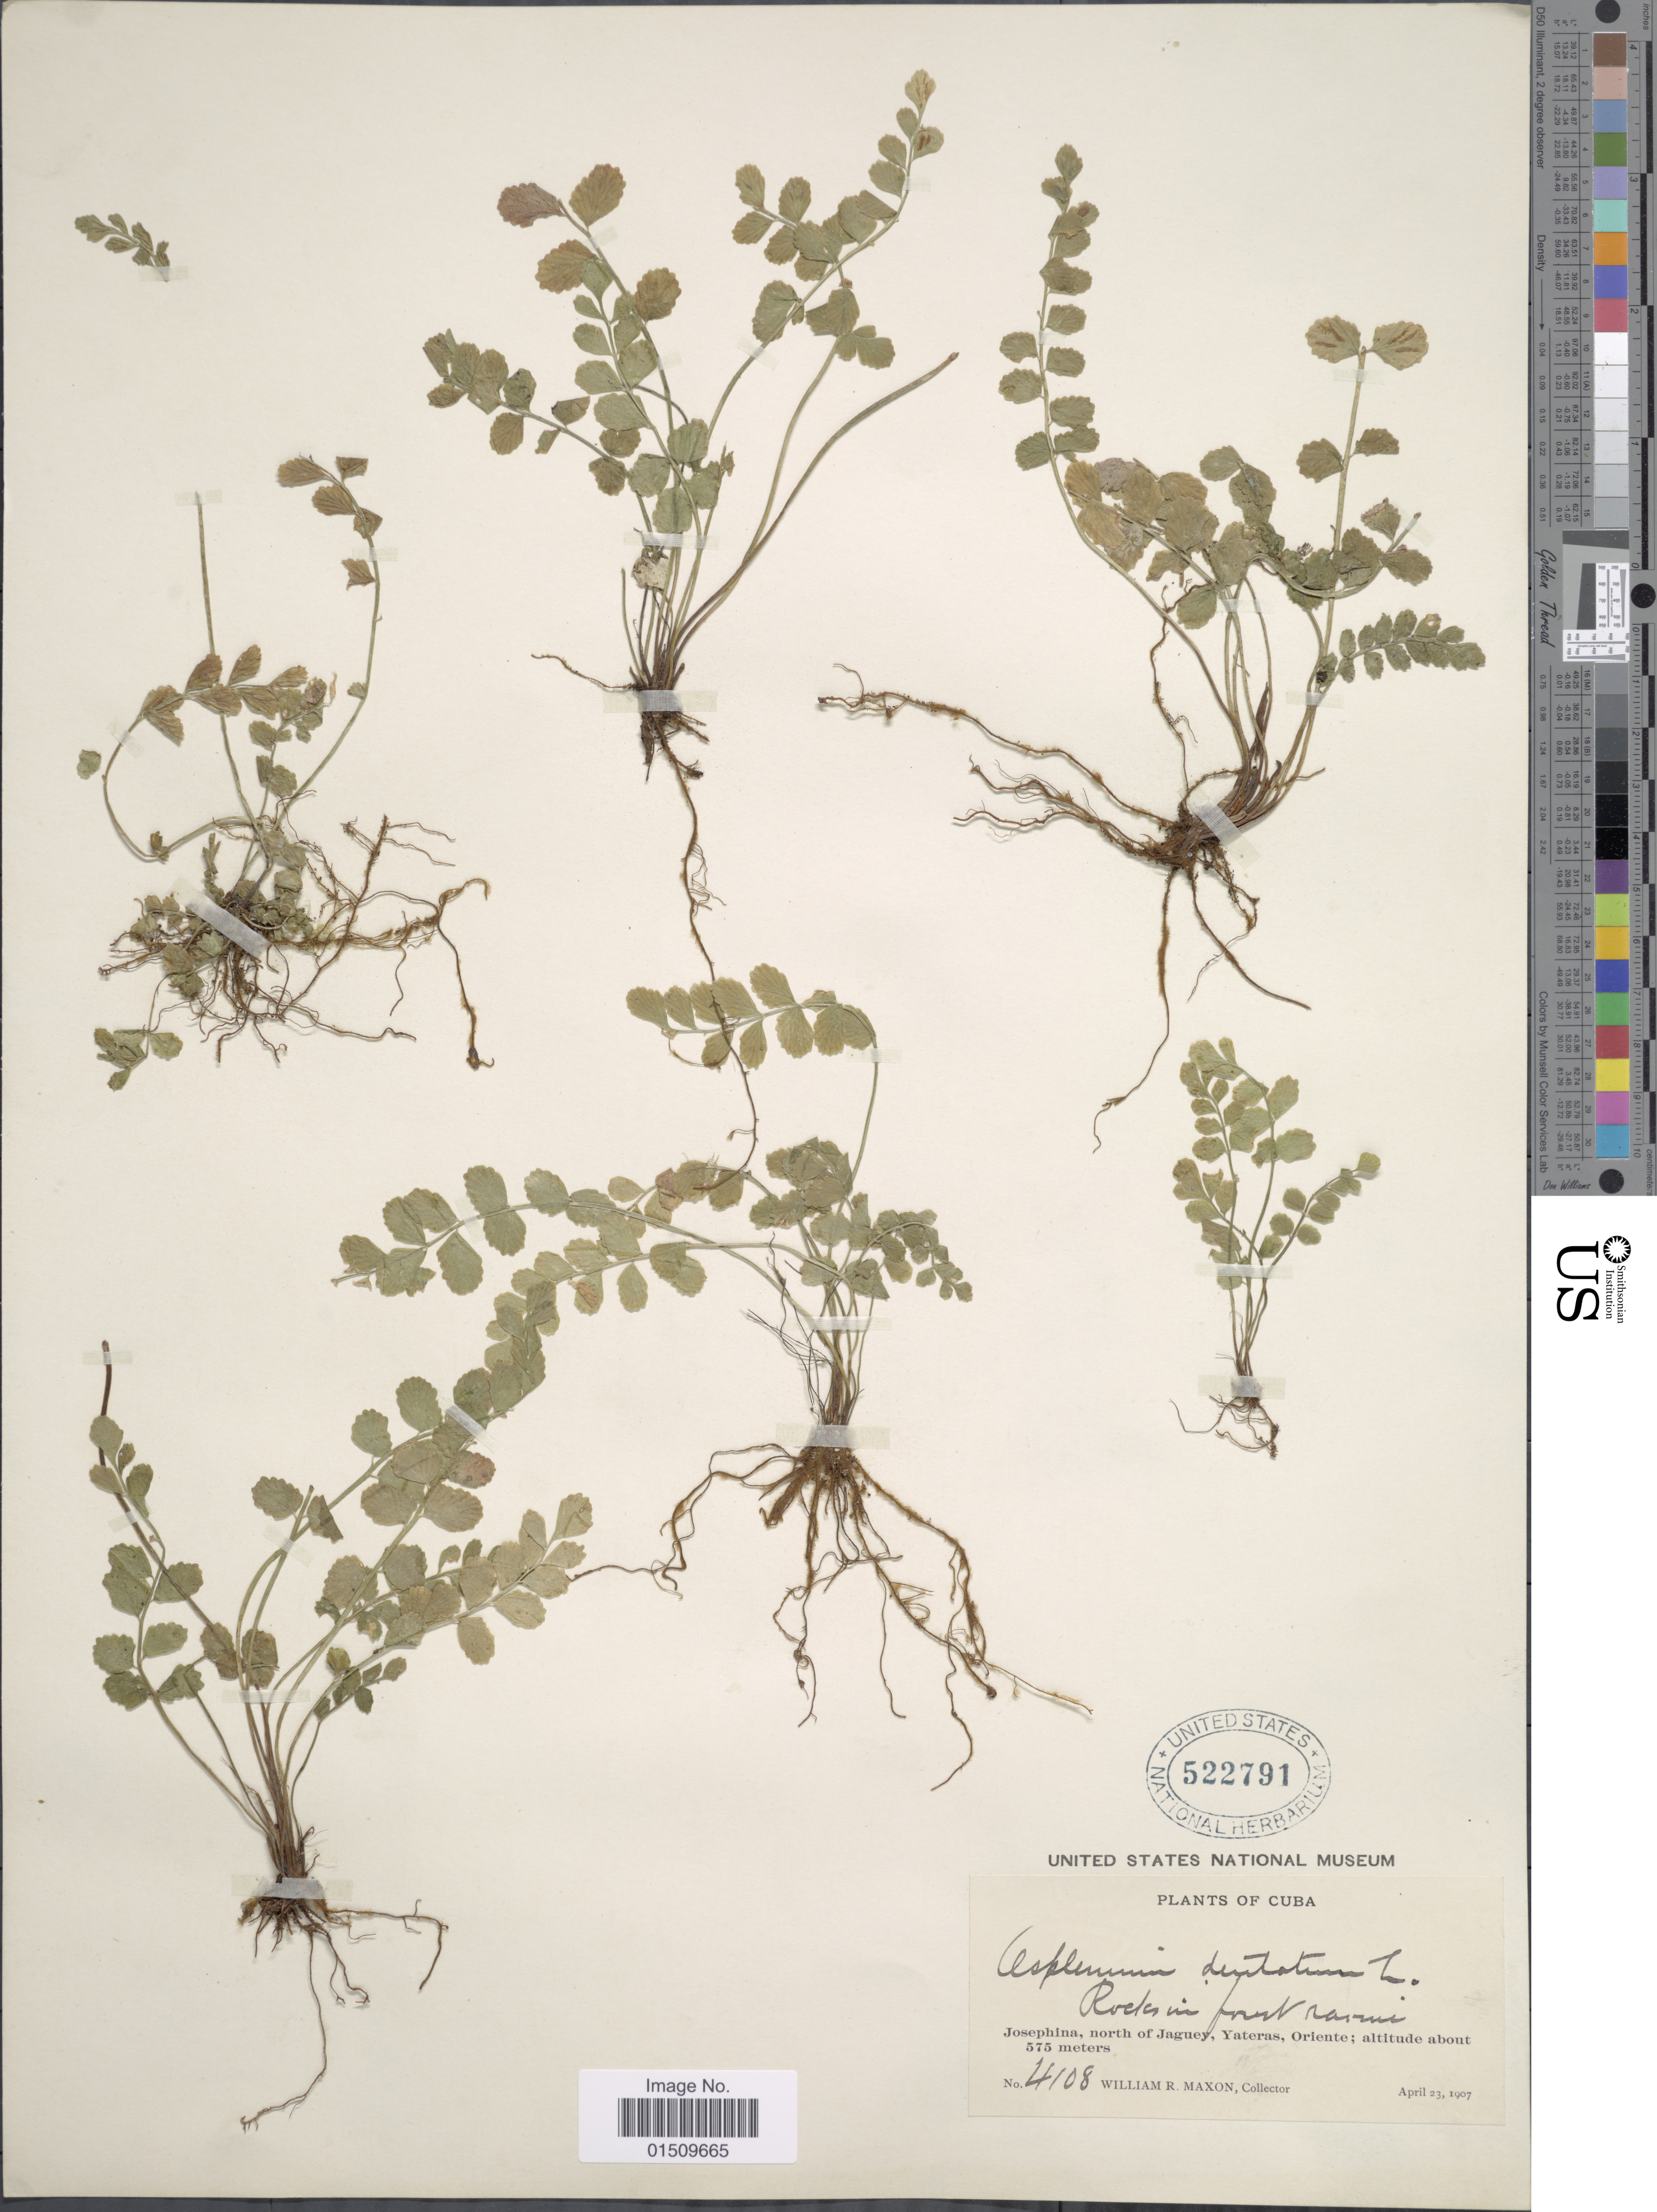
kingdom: Plantae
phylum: Tracheophyta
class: Polypodiopsida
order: Polypodiales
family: Aspleniaceae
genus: Asplenium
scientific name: Asplenium trichomanes-dentatum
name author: L.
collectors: W. R. Maxon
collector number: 4108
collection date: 1907-04-23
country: Cuba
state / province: Oriente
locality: Cuba, Josephina, north of Jaguey, Yateras.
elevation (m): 575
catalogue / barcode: US 522791